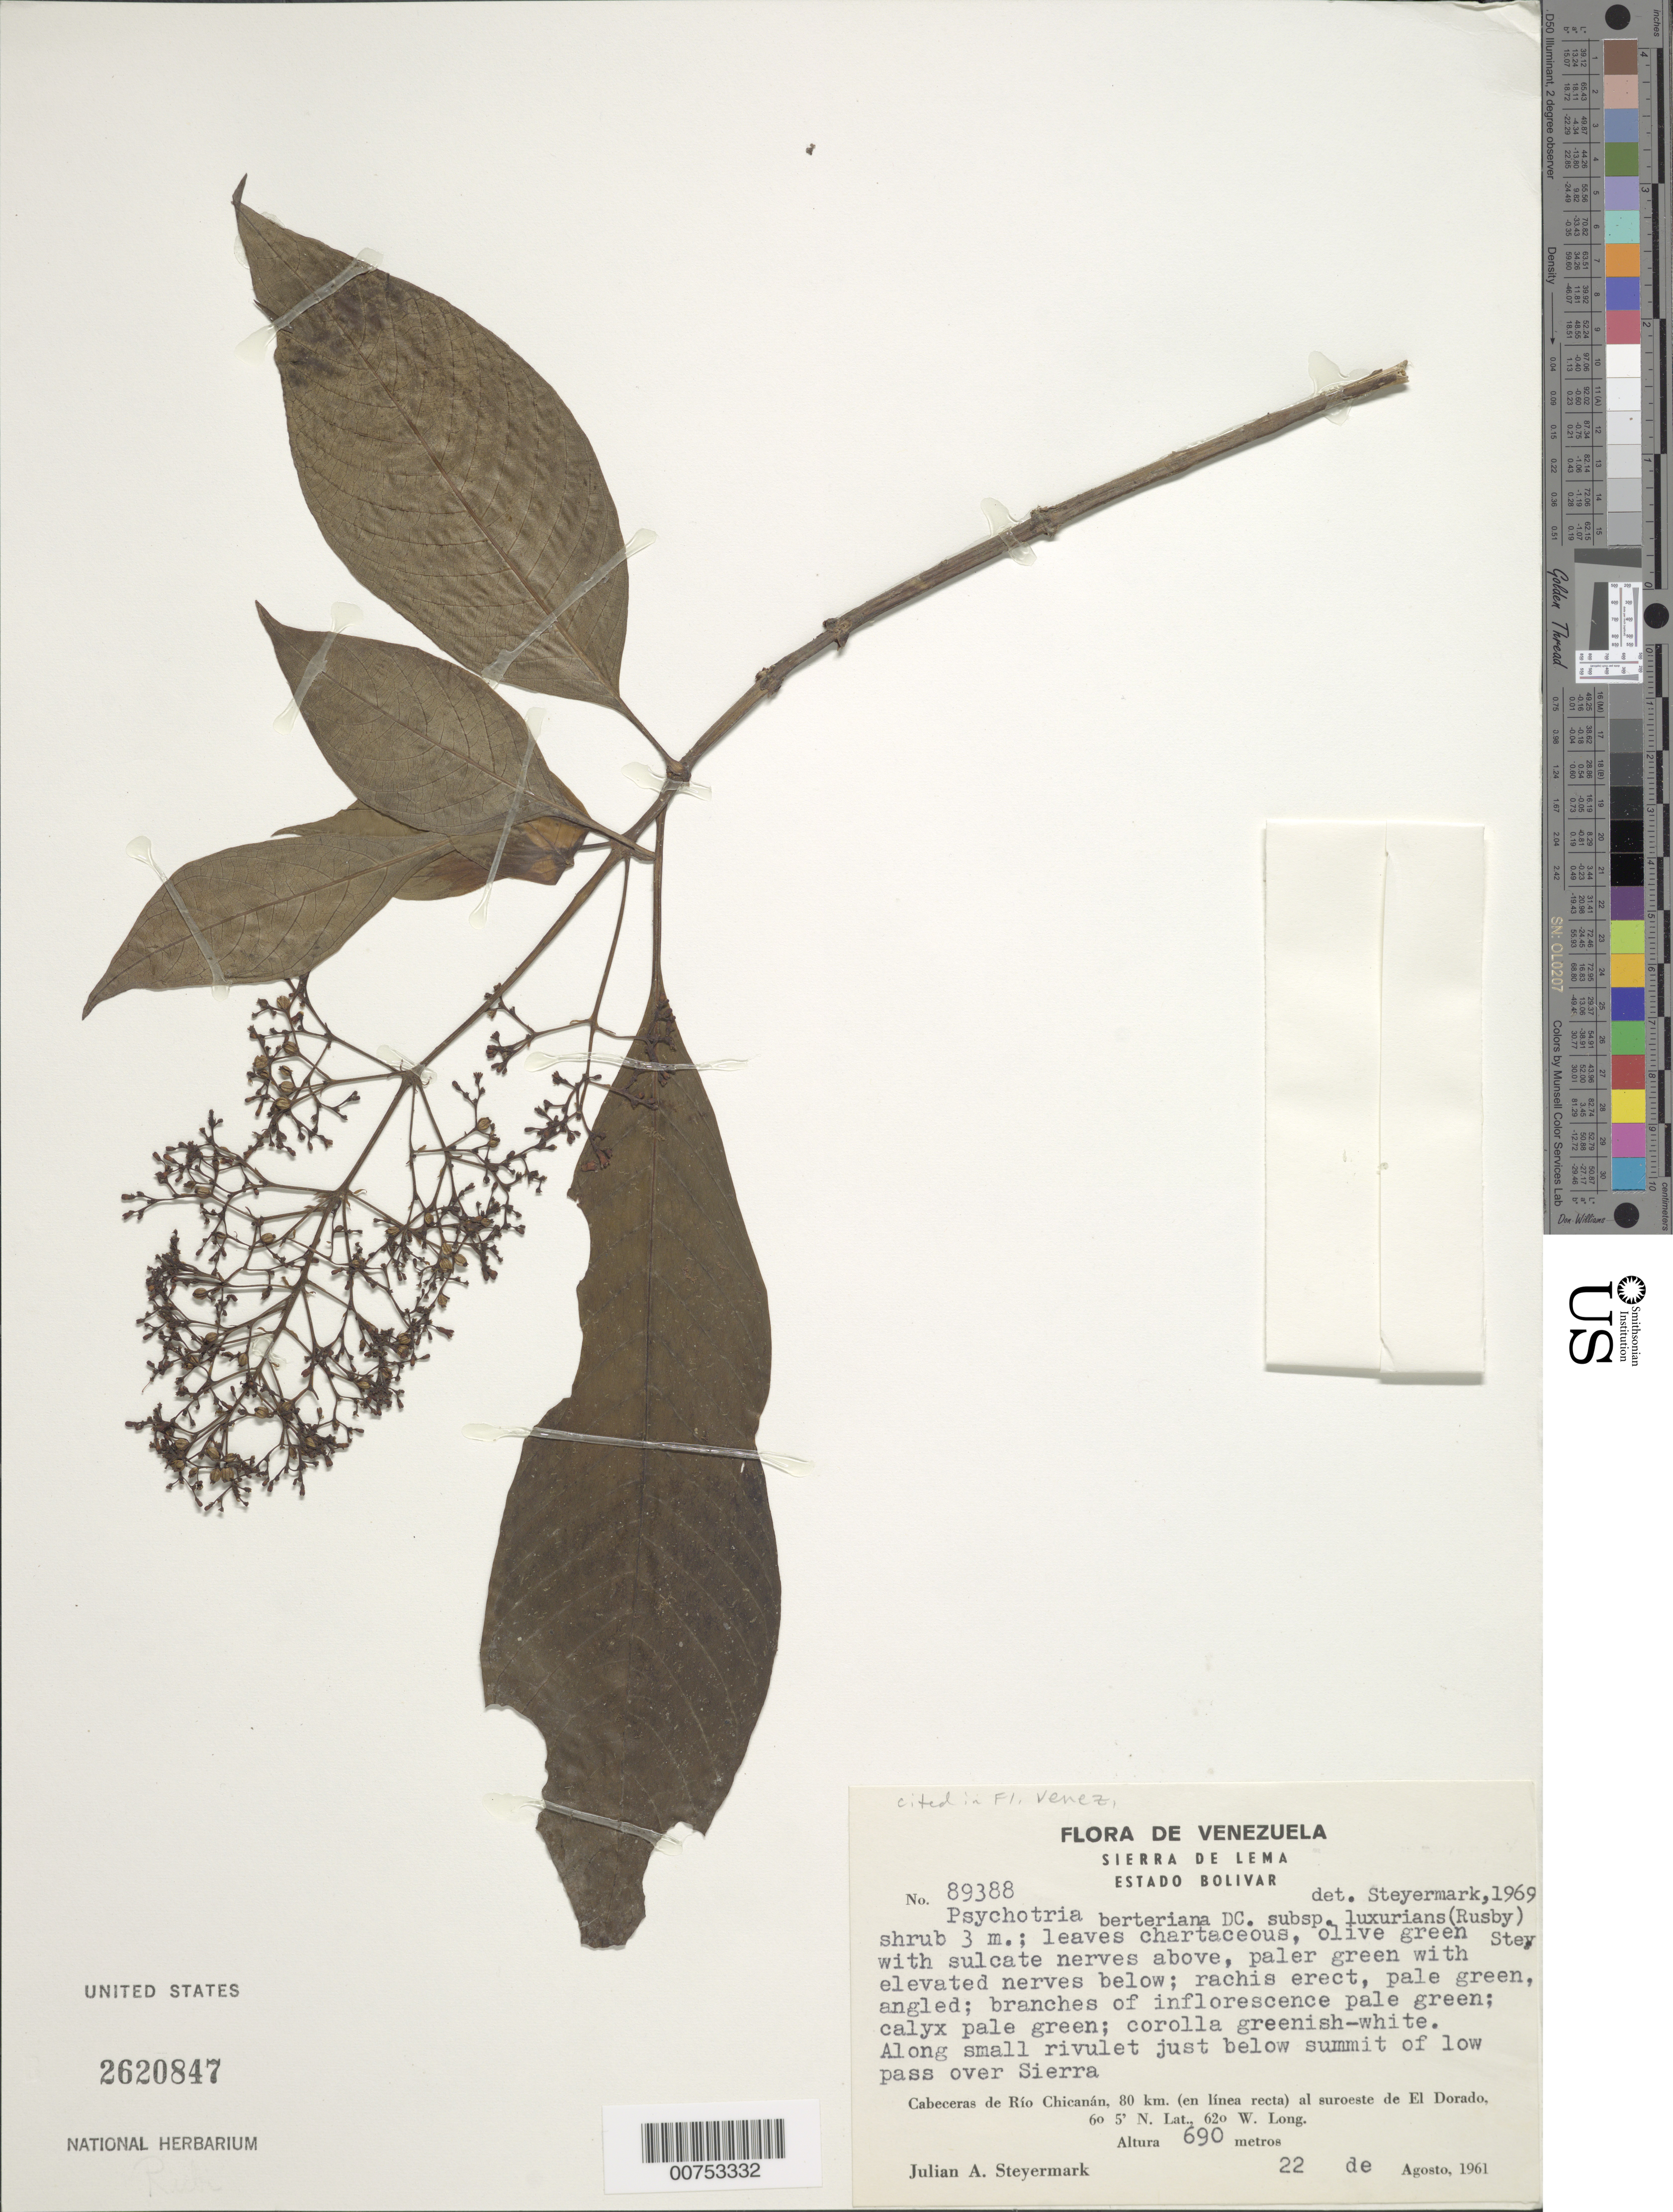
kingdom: Plantae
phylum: Tracheophyta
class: Magnoliopsida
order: Gentianales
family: Rubiaceae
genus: Psychotria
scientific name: Psychotria berteroana subsp. luxurians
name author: (Rusby) Steyerm.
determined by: Steyermark, Julian A., (VEN)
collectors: J. Steyermark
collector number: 89388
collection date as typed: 22-Aug-61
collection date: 1961-08-22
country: Venezuela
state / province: Bolívar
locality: Sierra de Lema; Cabeceras de Río Chicanán, 80 km (in a straight line) to southwest of El Dorado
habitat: Along small rivulet just below summit of low pass over Sierra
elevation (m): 690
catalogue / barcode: US 2620847